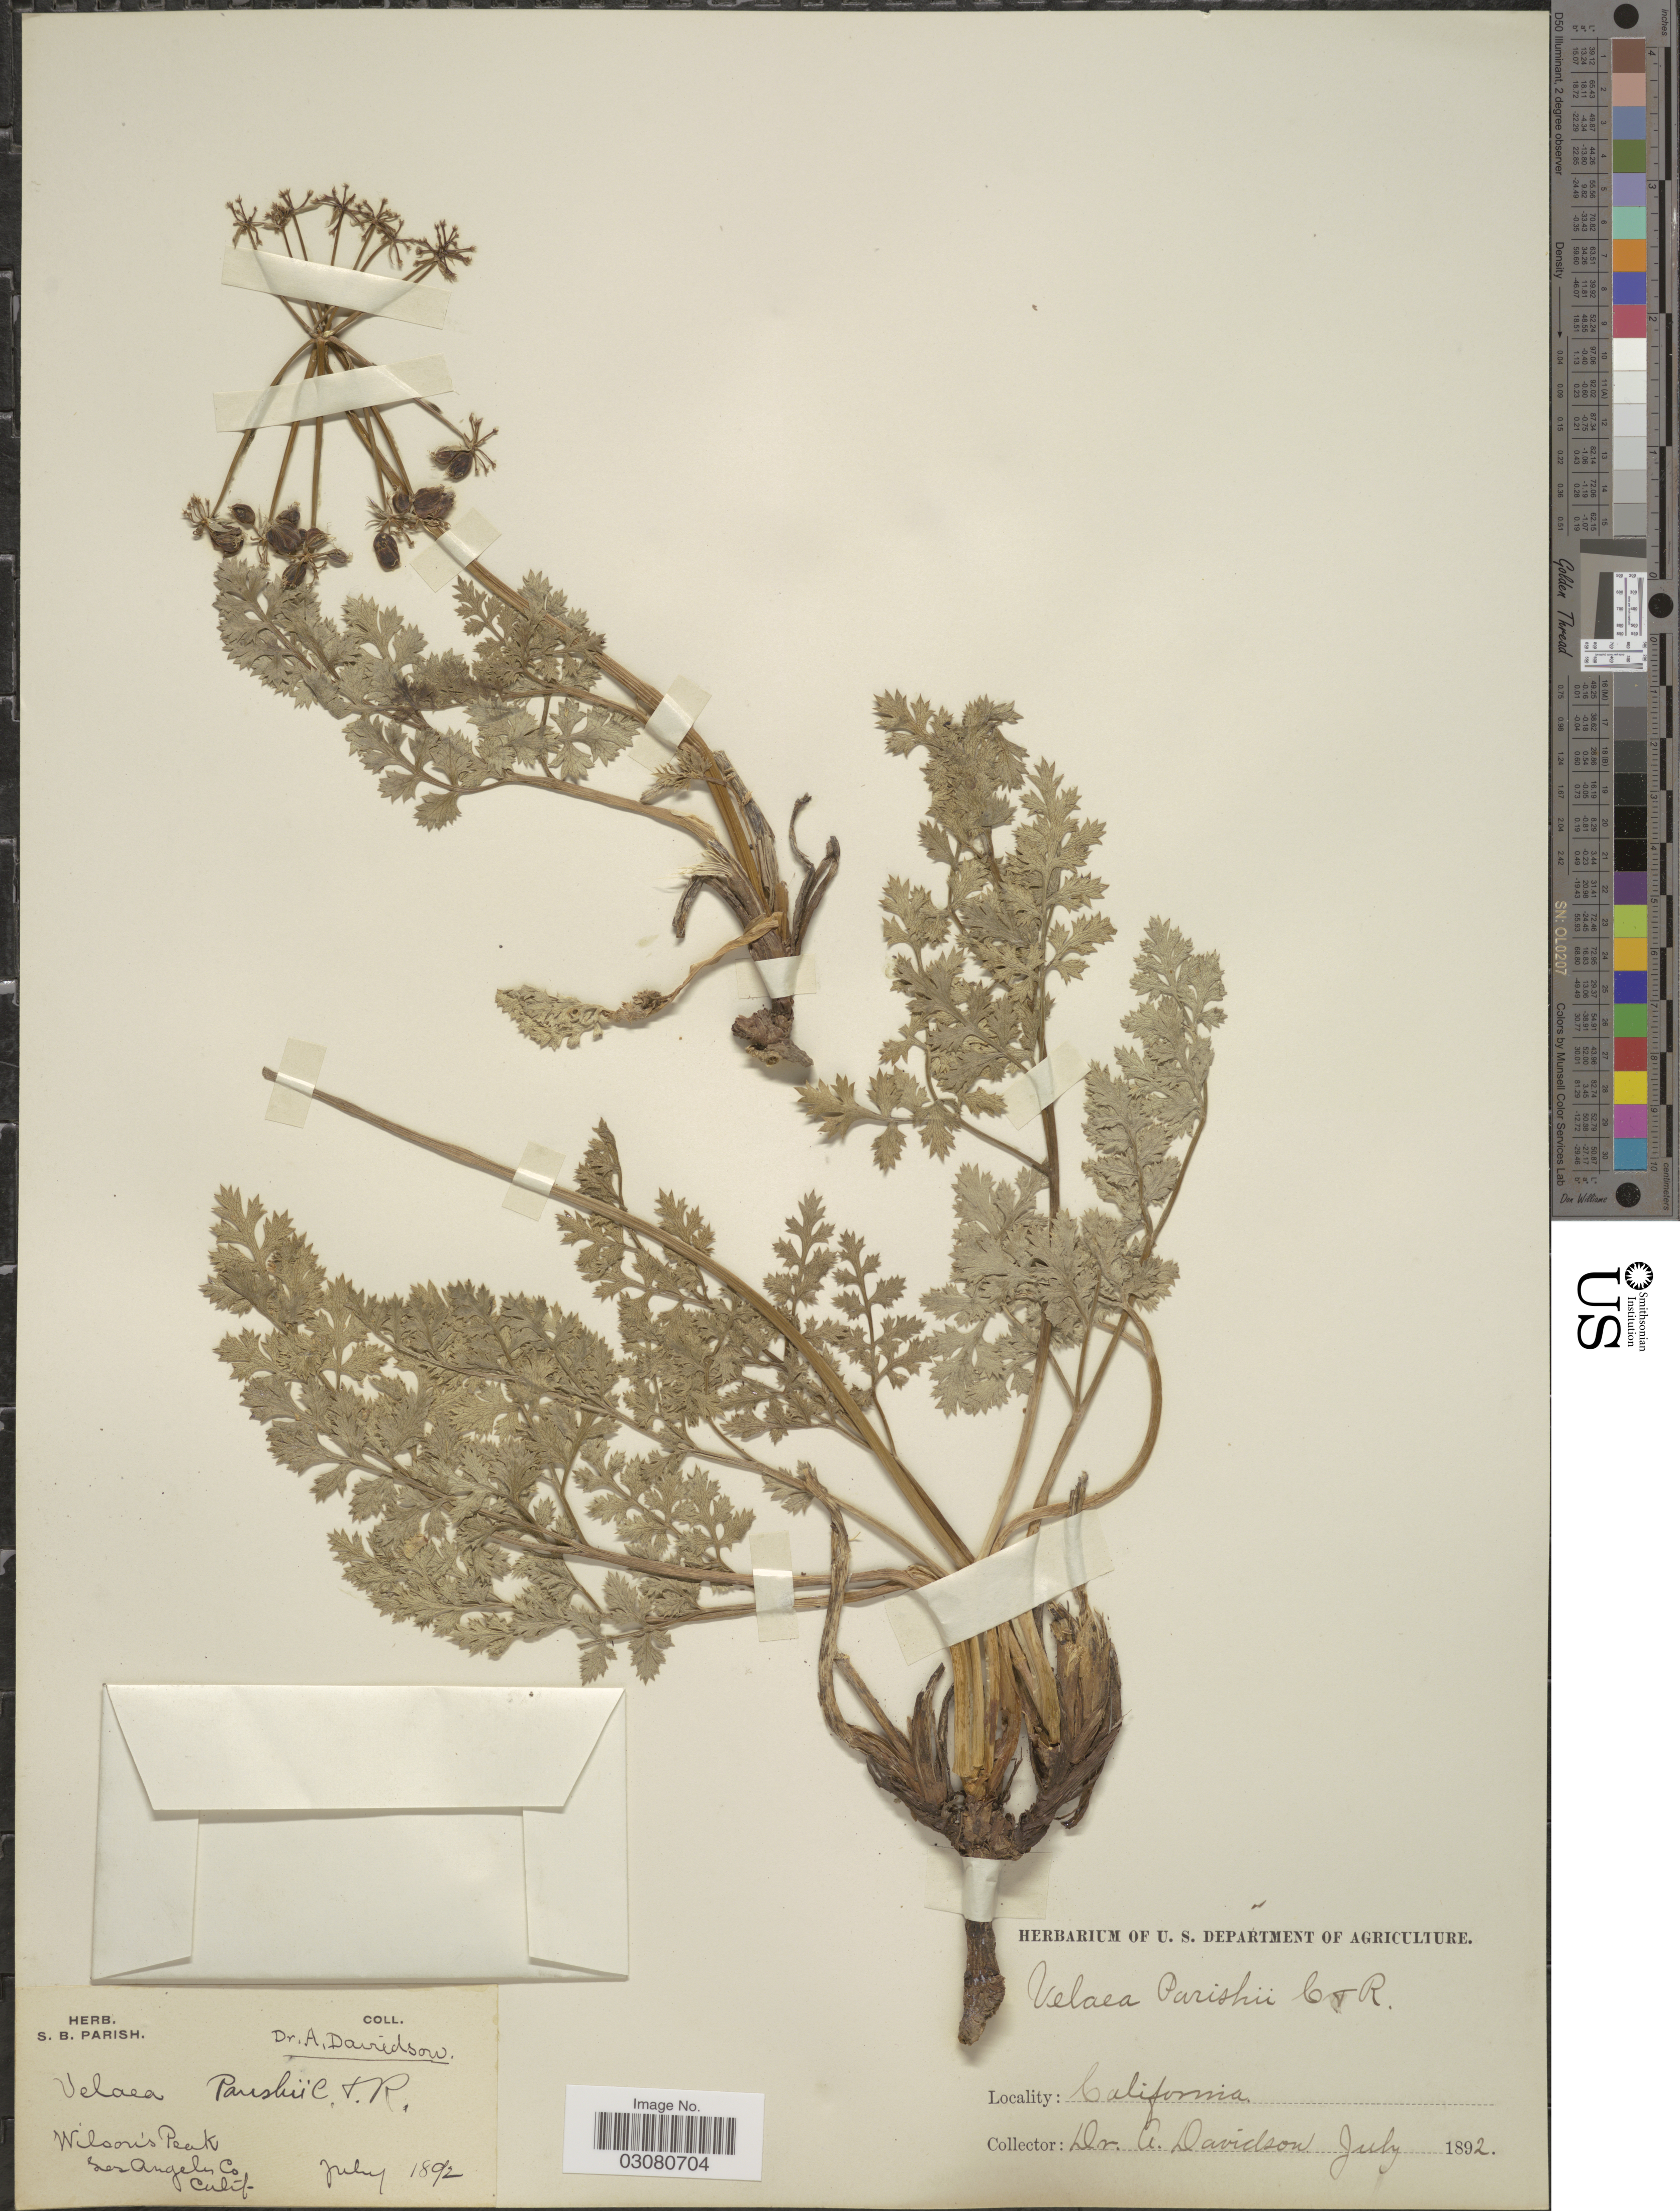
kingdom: Plantae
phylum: Tracheophyta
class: Magnoliopsida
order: Apiales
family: Apiaceae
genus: Drudeophytum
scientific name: Drudeophytum parishii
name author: (J.M. Coult. & Rose) J.M. Coult. & Rose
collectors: A. Davidson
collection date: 1892-07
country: United States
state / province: California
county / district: Los Angeles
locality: Wilson's Peak. Los Angeles Co.